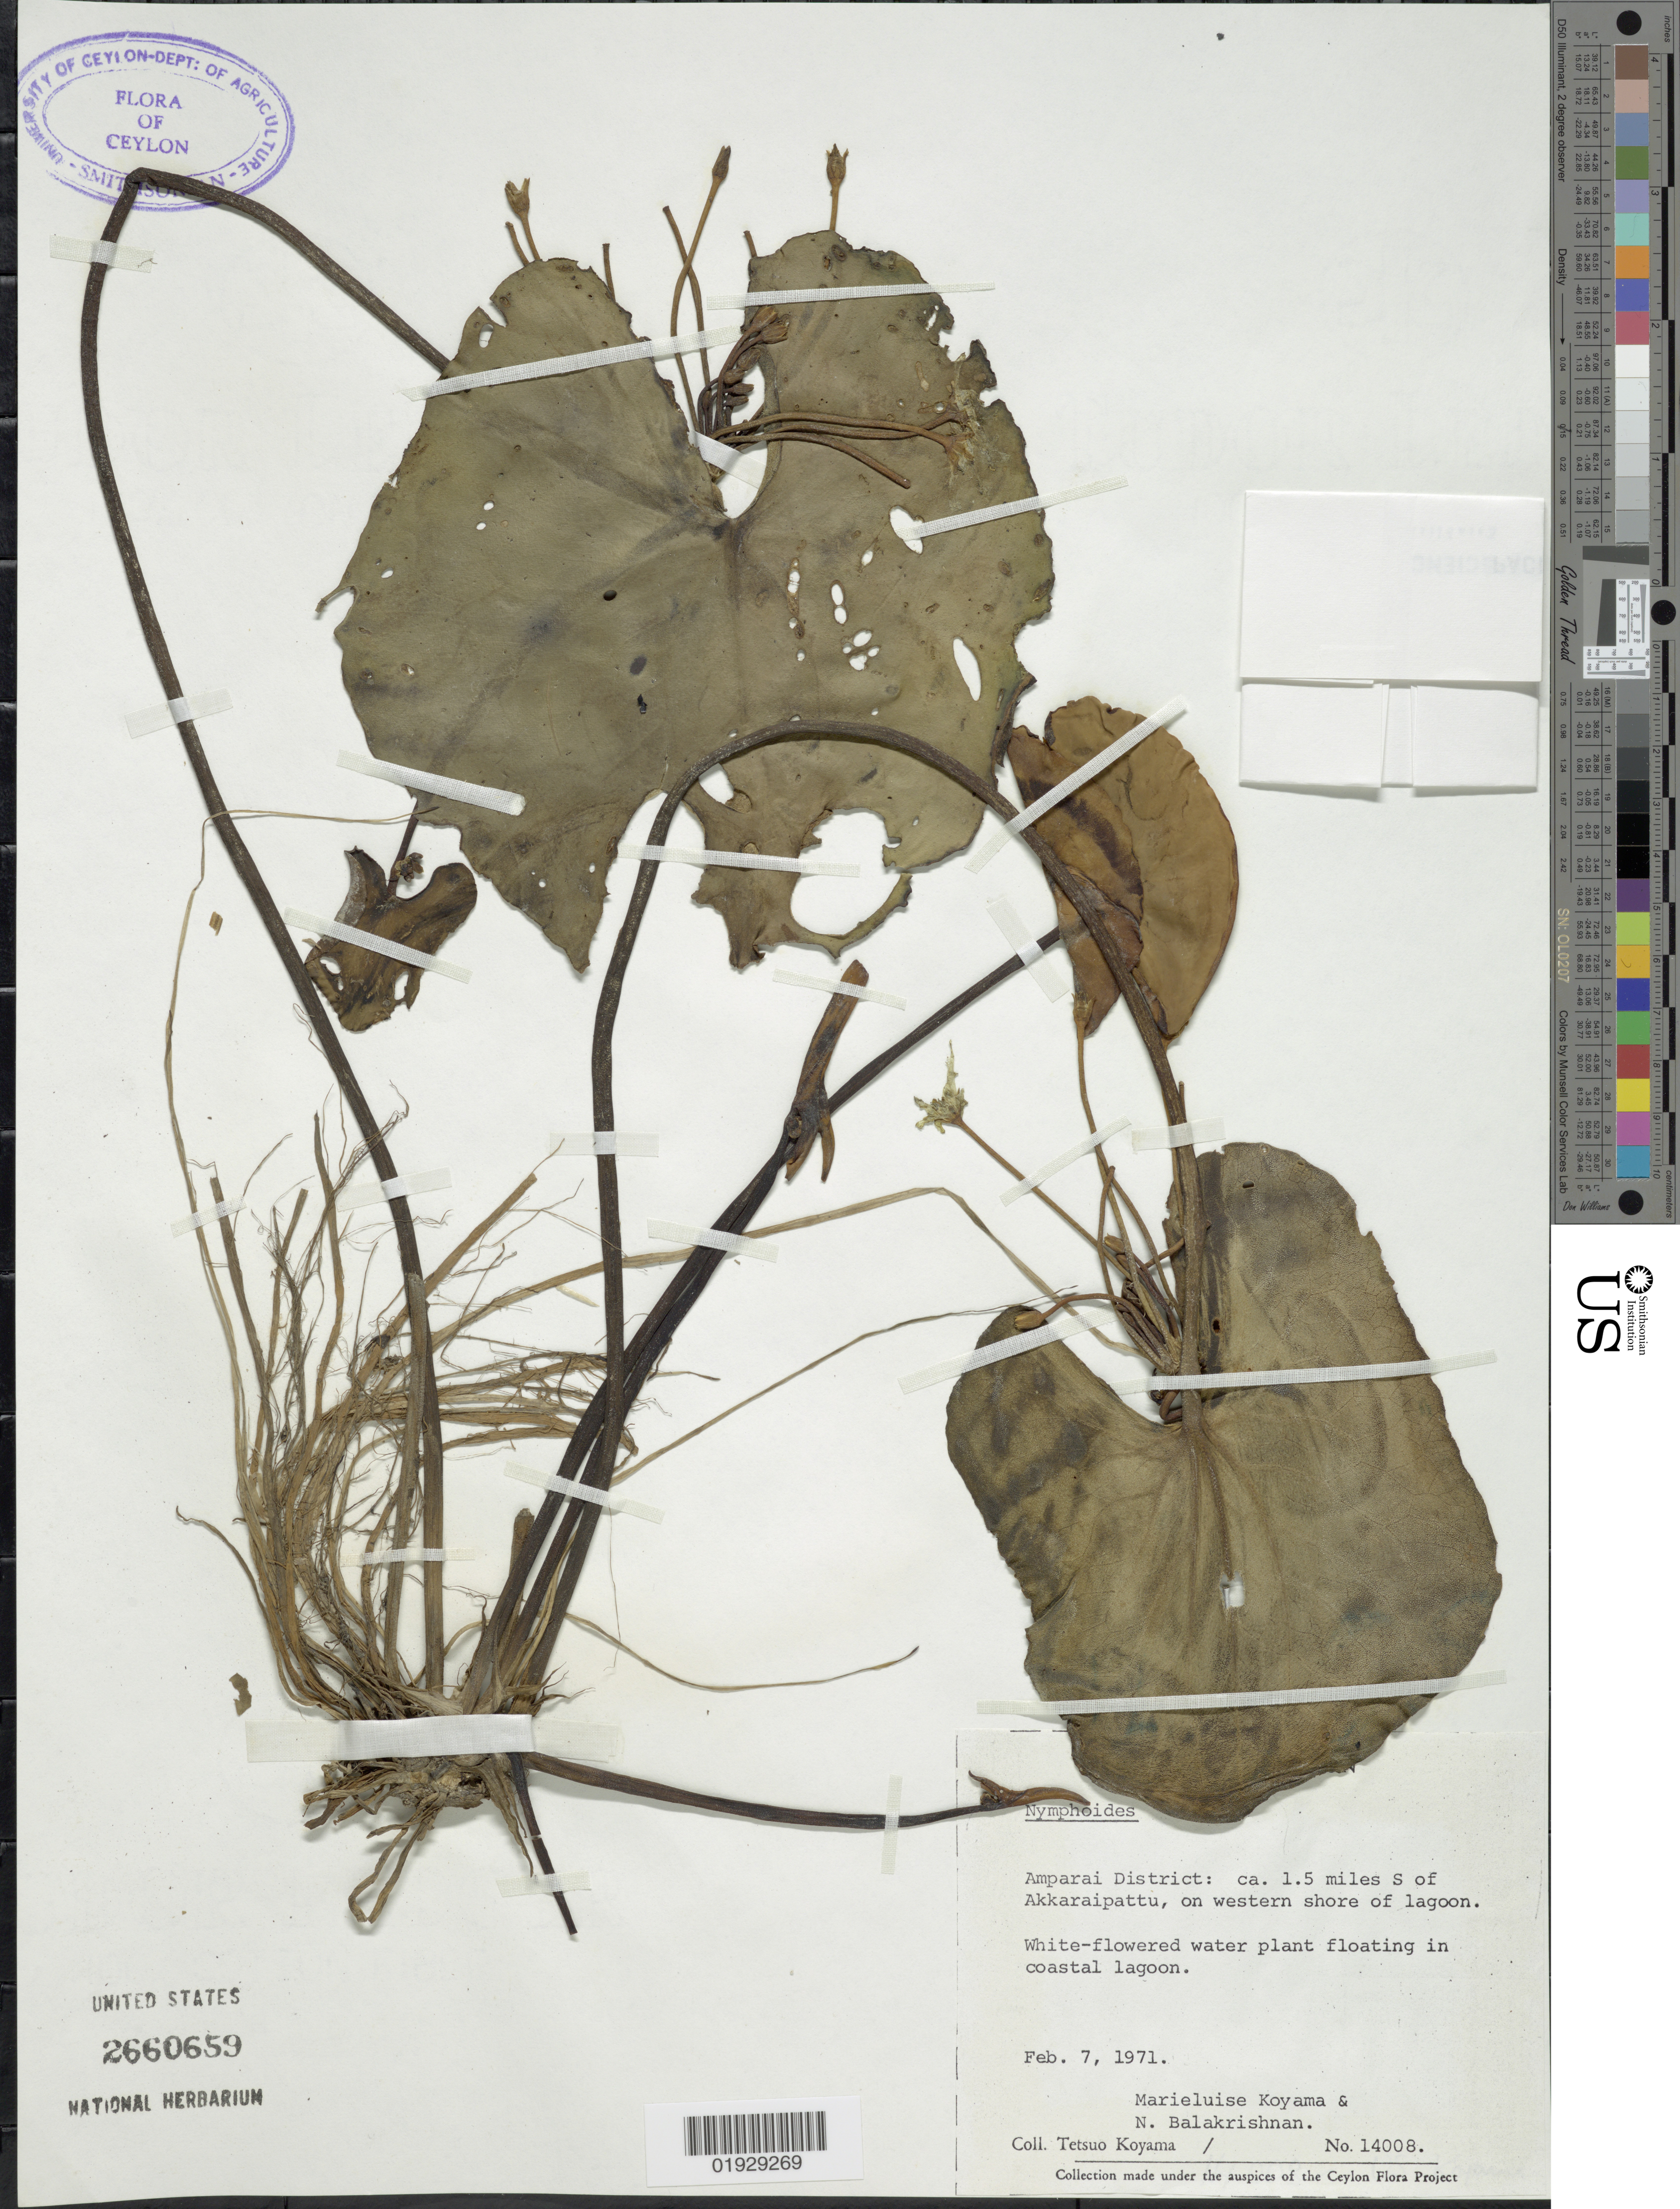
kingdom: Plantae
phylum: Tracheophyta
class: Magnoliopsida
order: Asterales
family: Menyanthaceae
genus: Nymphoides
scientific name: Nymphoides sp.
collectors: T. Koyama, N. Balakrishnan & M. Koyama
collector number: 14008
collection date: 1971-02-07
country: Sri Lanka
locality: Amparai District: ca. 1.5 miles S of Akkaraipattu, on western shore of lagoon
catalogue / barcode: US 2660659